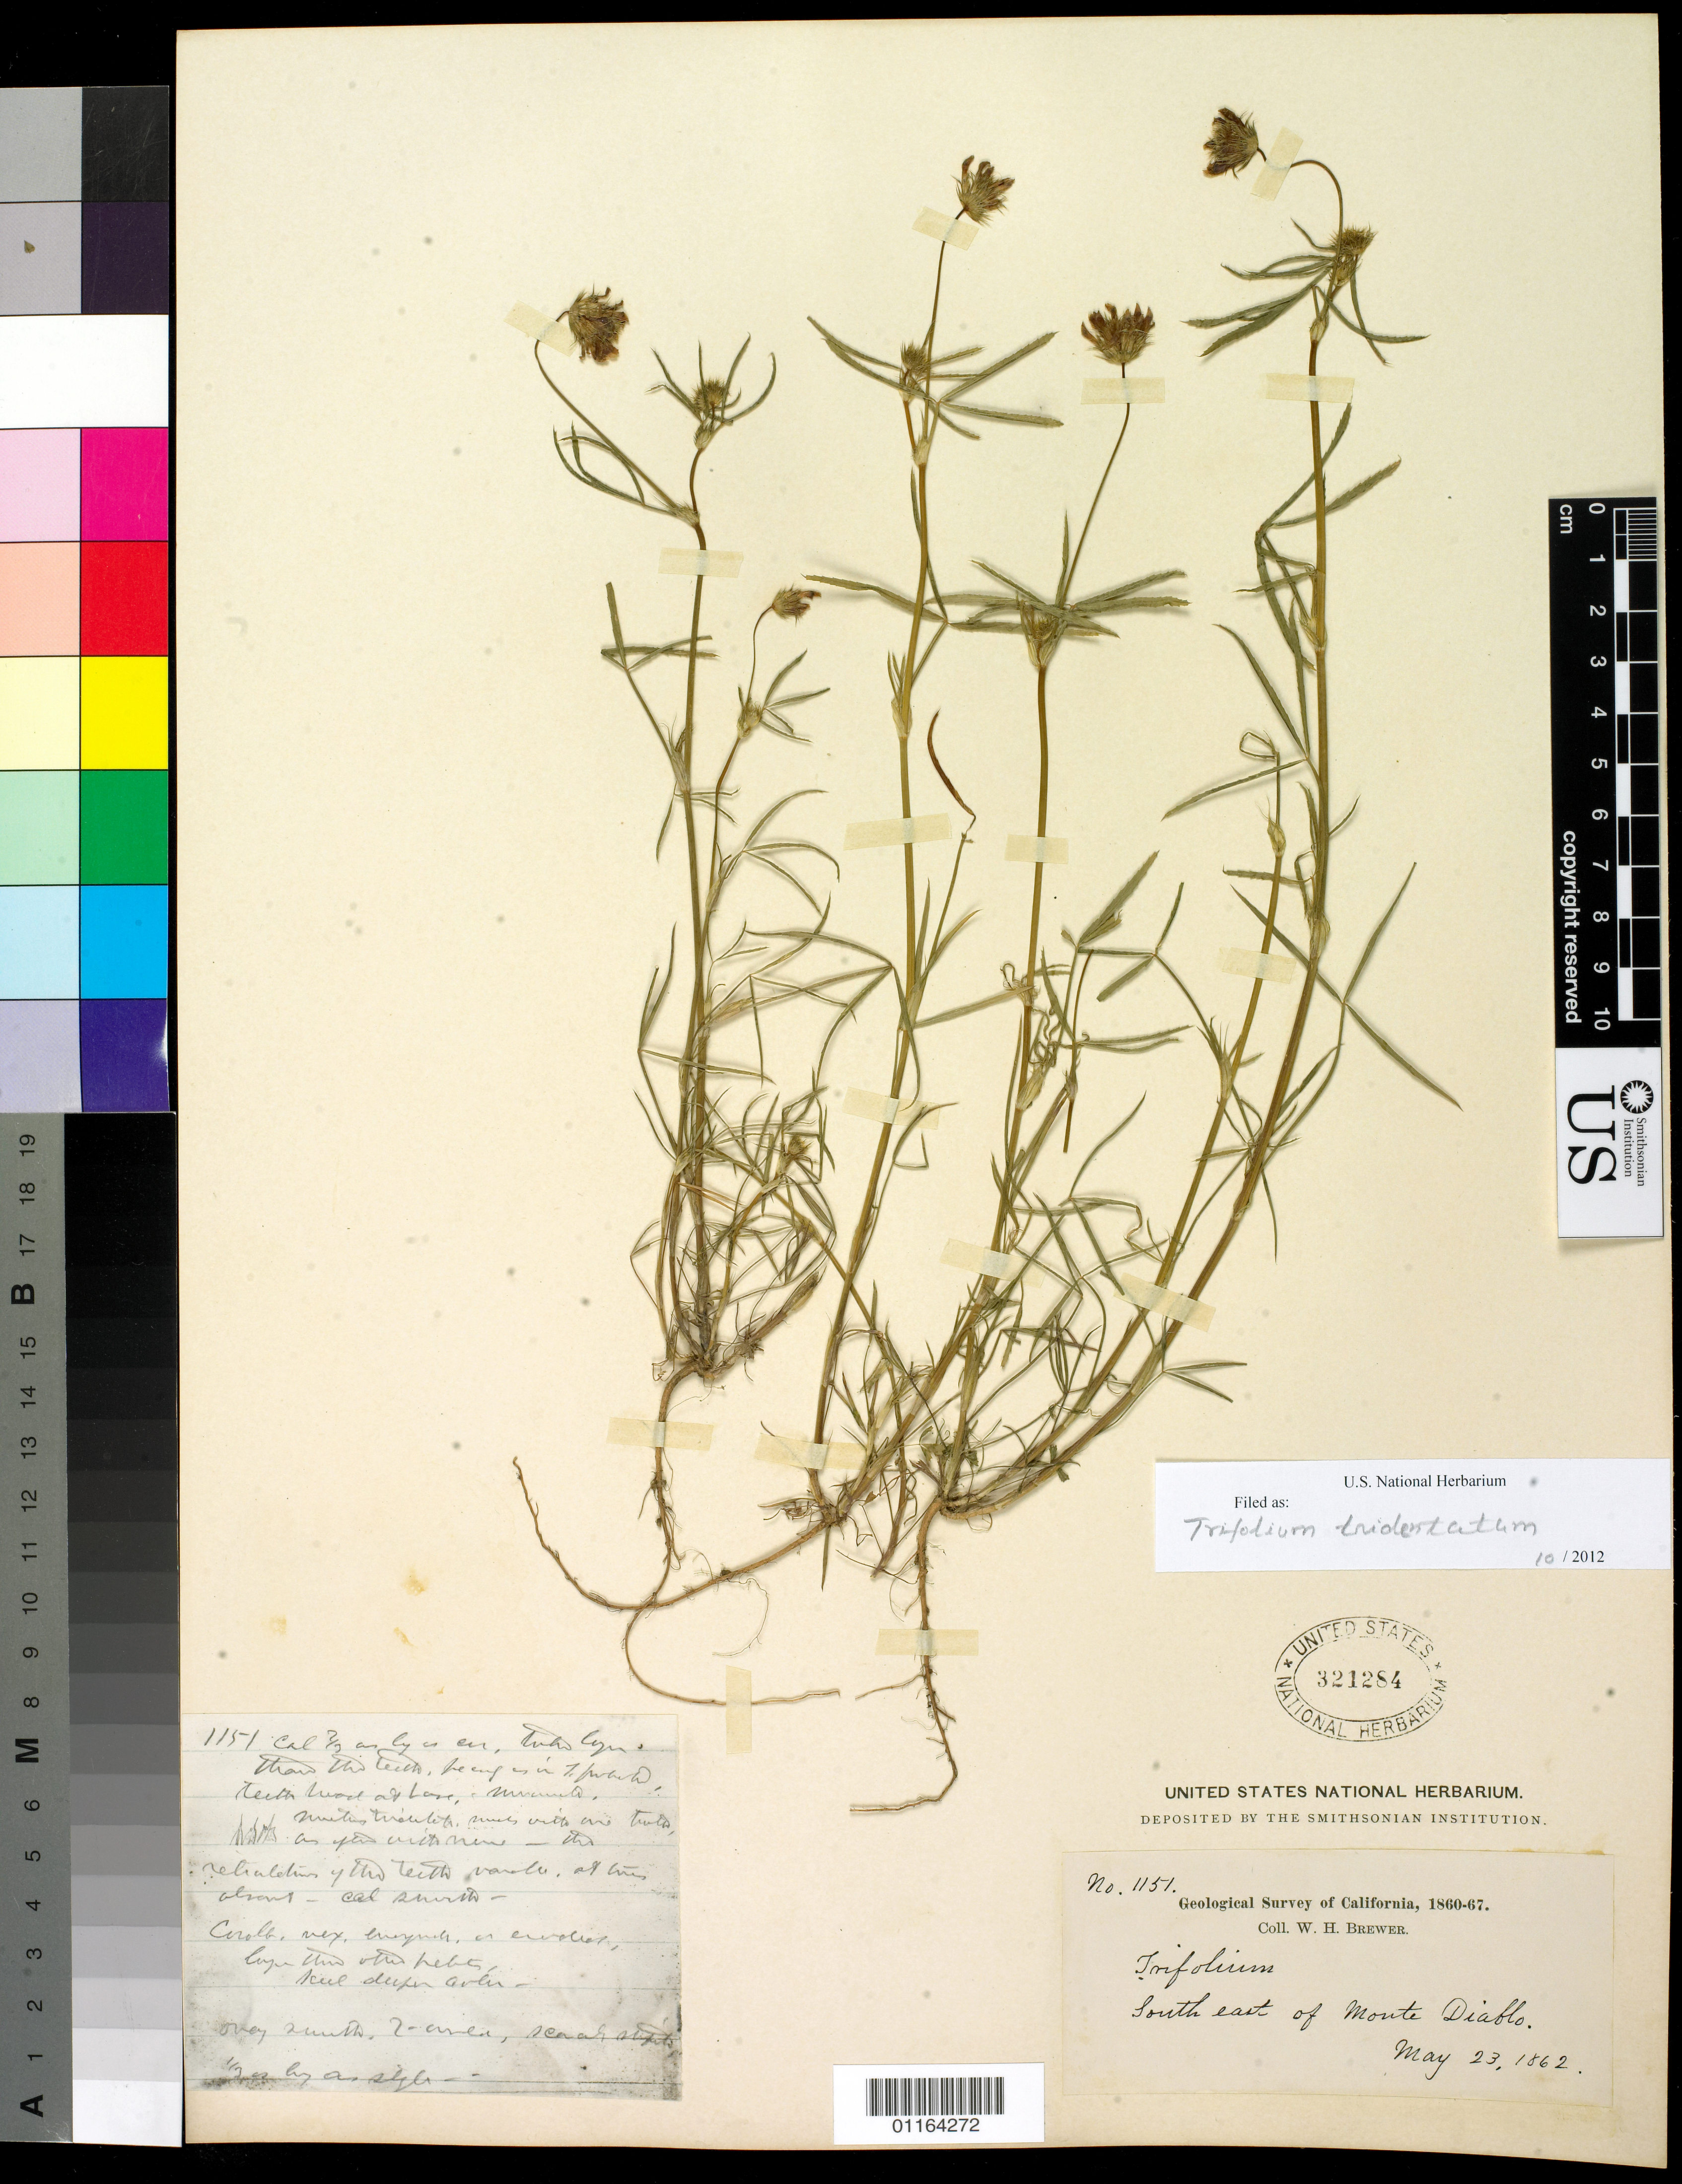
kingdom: Plantae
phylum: Tracheophyta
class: Magnoliopsida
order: Fabales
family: Fabaceae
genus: Trifolium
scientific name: Trifolium tridentatum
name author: Lindl.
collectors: W. H. Brewer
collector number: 1151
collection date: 1862-05-23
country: United States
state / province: California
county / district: Contra Costa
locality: Southeast of Monte Diablo.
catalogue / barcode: US 321284